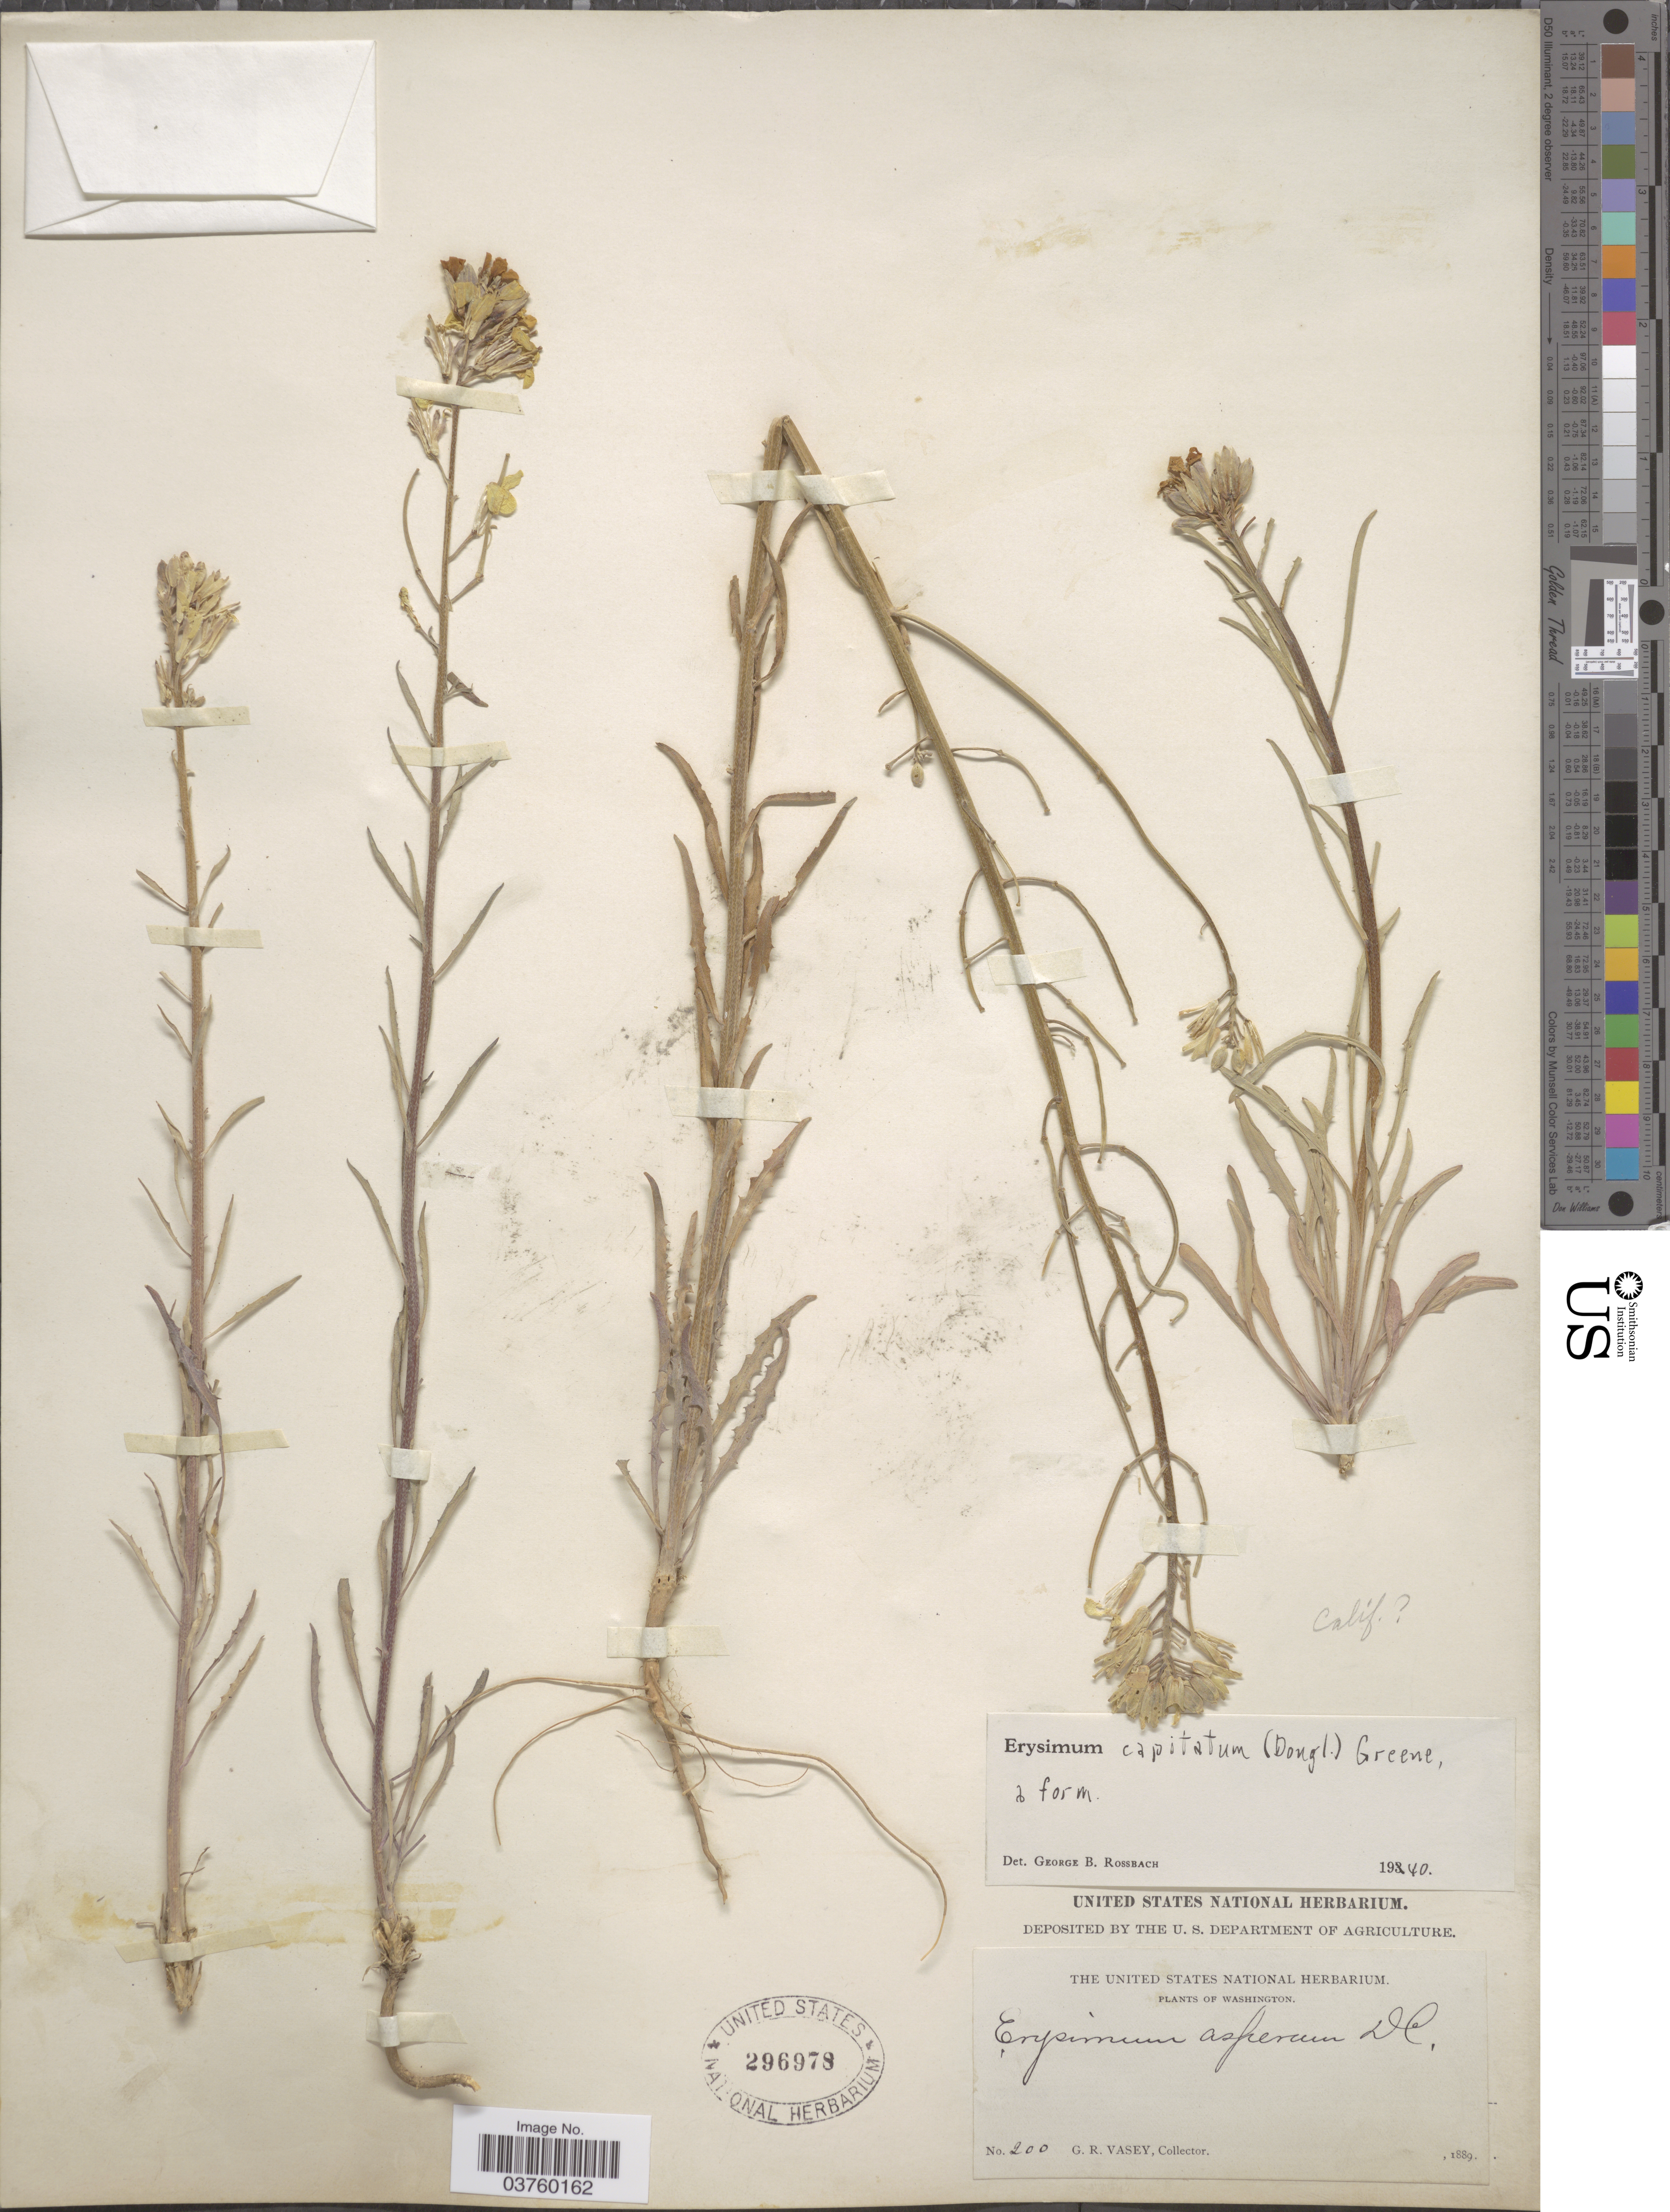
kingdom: Plantae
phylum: Tracheophyta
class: Magnoliopsida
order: Brassicales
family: Brassicaceae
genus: Erysimum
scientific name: Erysimum capitatum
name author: (Douglas ex Hook.) Greene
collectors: G. R. Vasey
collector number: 200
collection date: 1889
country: United States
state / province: Washington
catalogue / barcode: US 296978